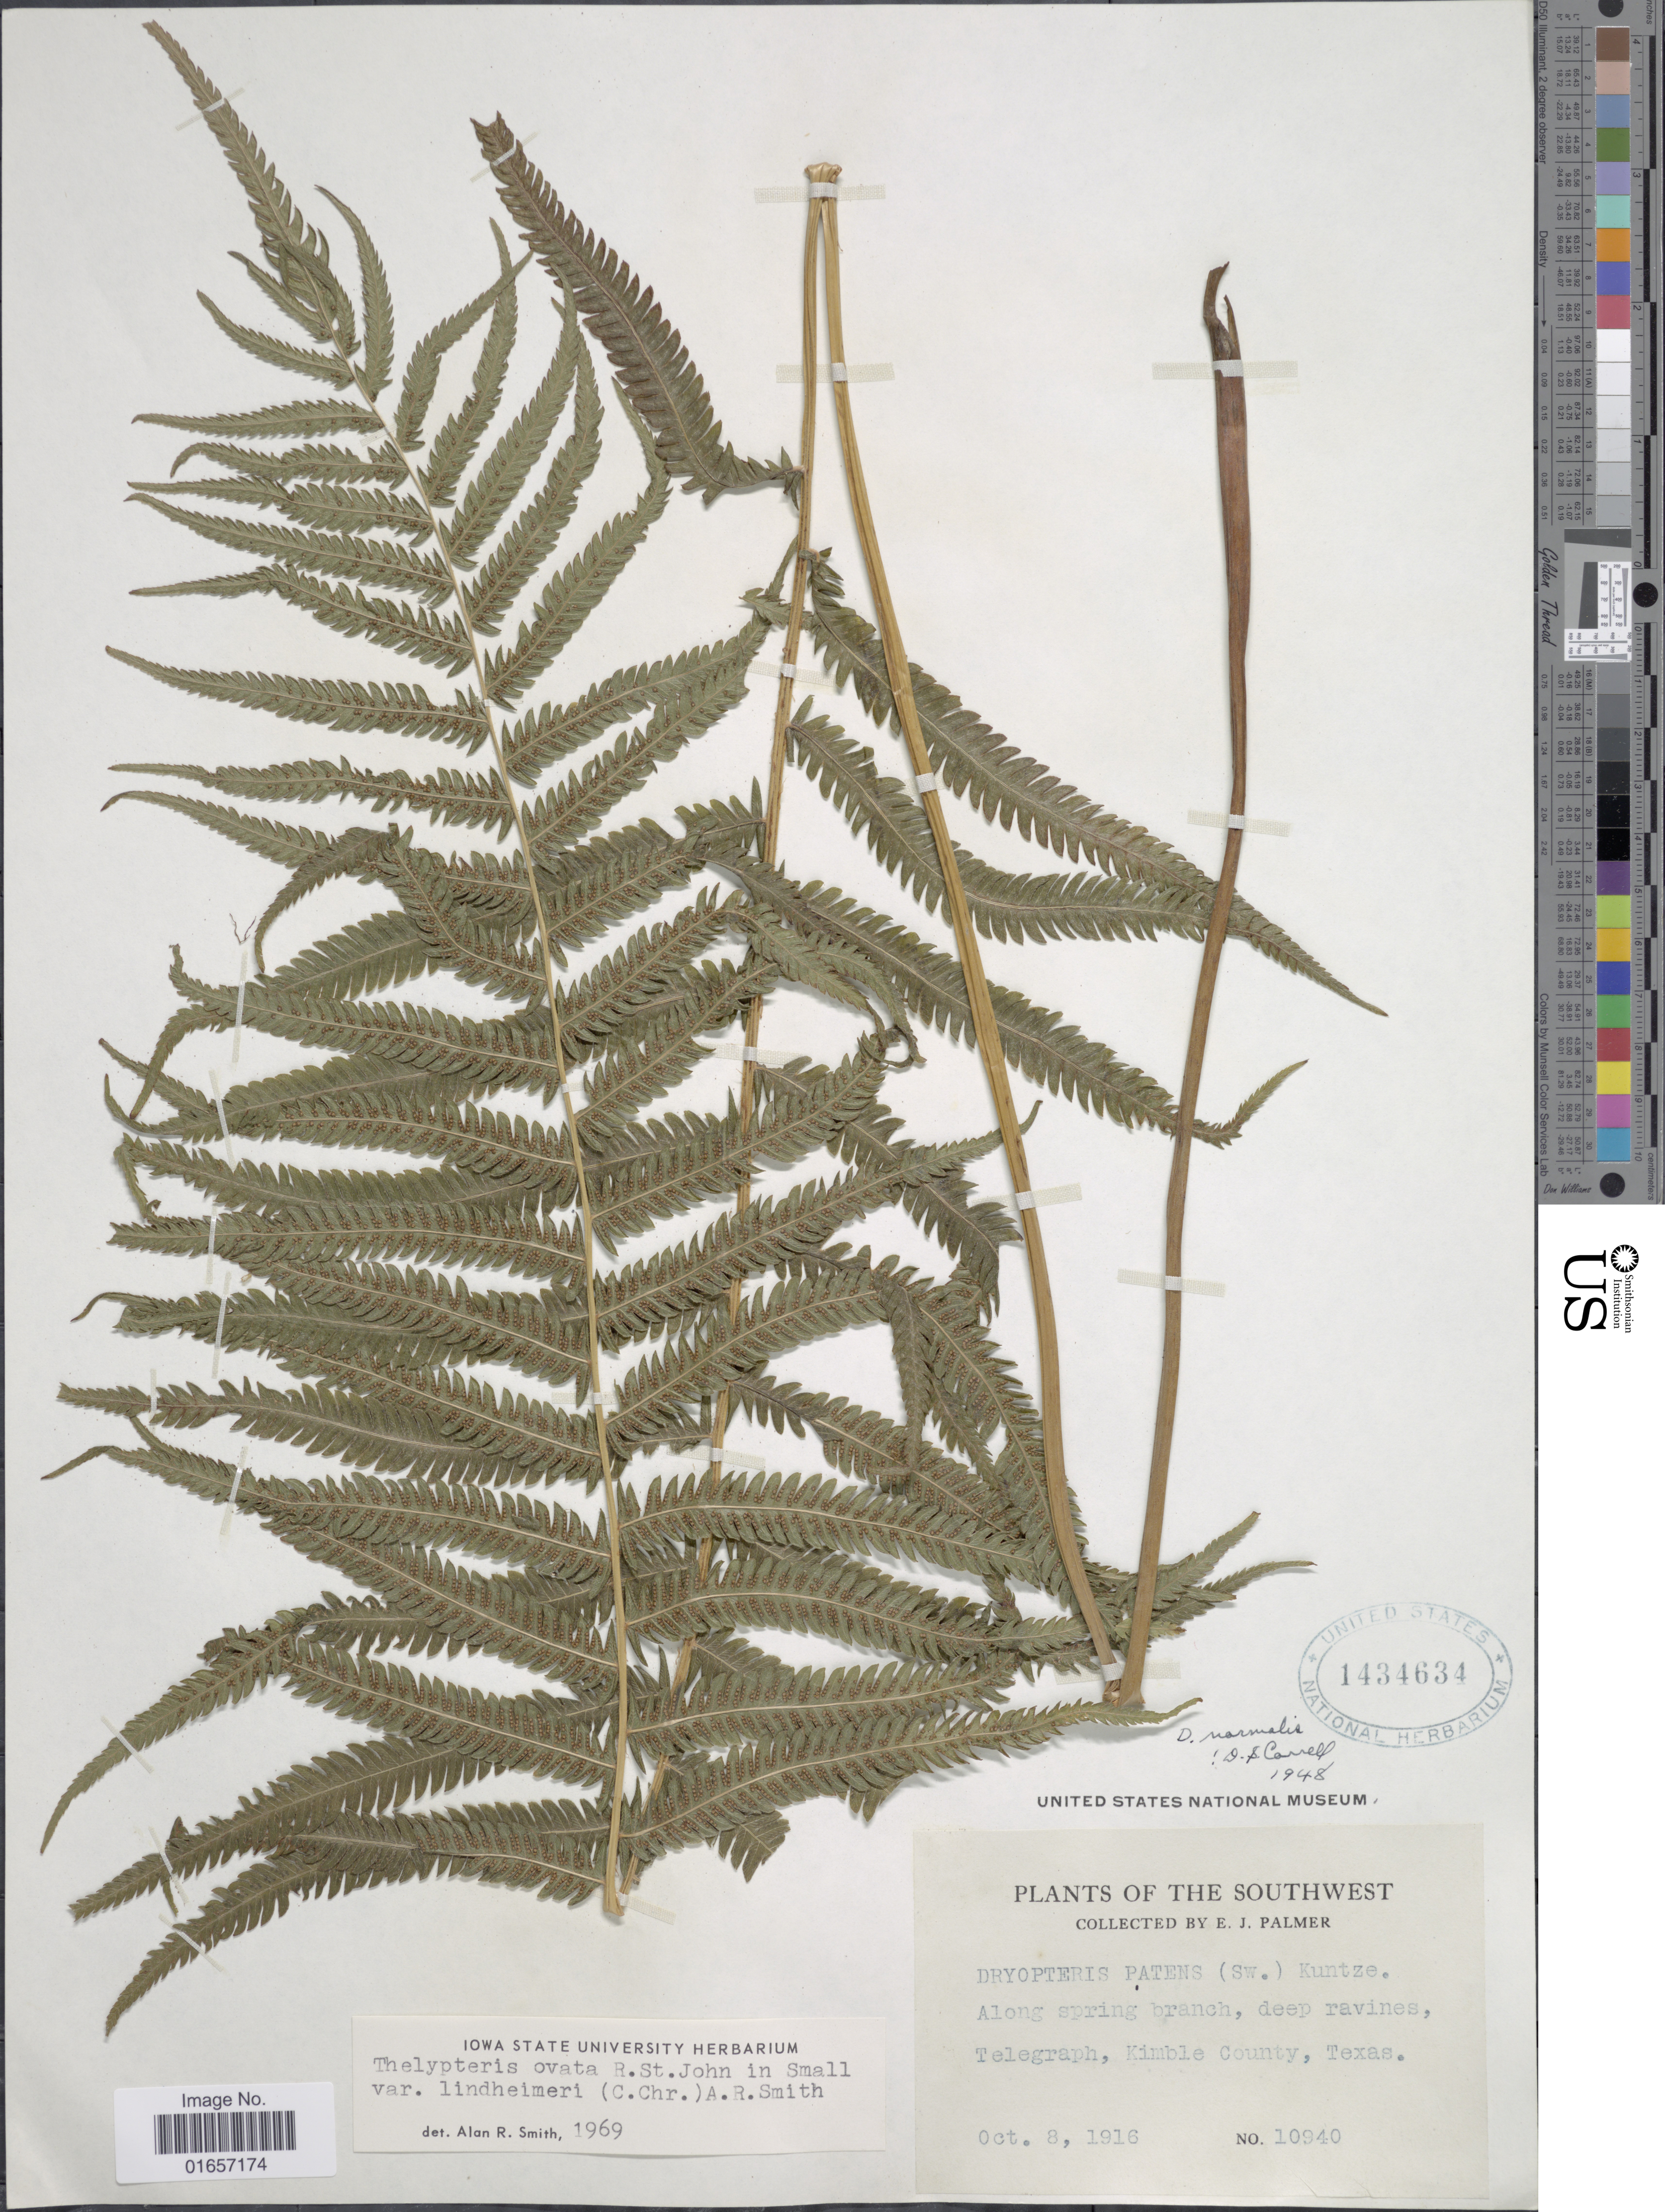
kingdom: Plantae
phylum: Tracheophyta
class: Polypodiopsida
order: Polypodiales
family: Thelypteridaceae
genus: Christella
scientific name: Christella ovata var. lindheimari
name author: (C. Chr.) A.R. Sm.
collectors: E. J. Palmer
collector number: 10940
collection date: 1916-10-08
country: United States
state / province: Texas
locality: Southwest, along spring branch, deep ravines, Telegraph, Kimble County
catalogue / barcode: US 1434634